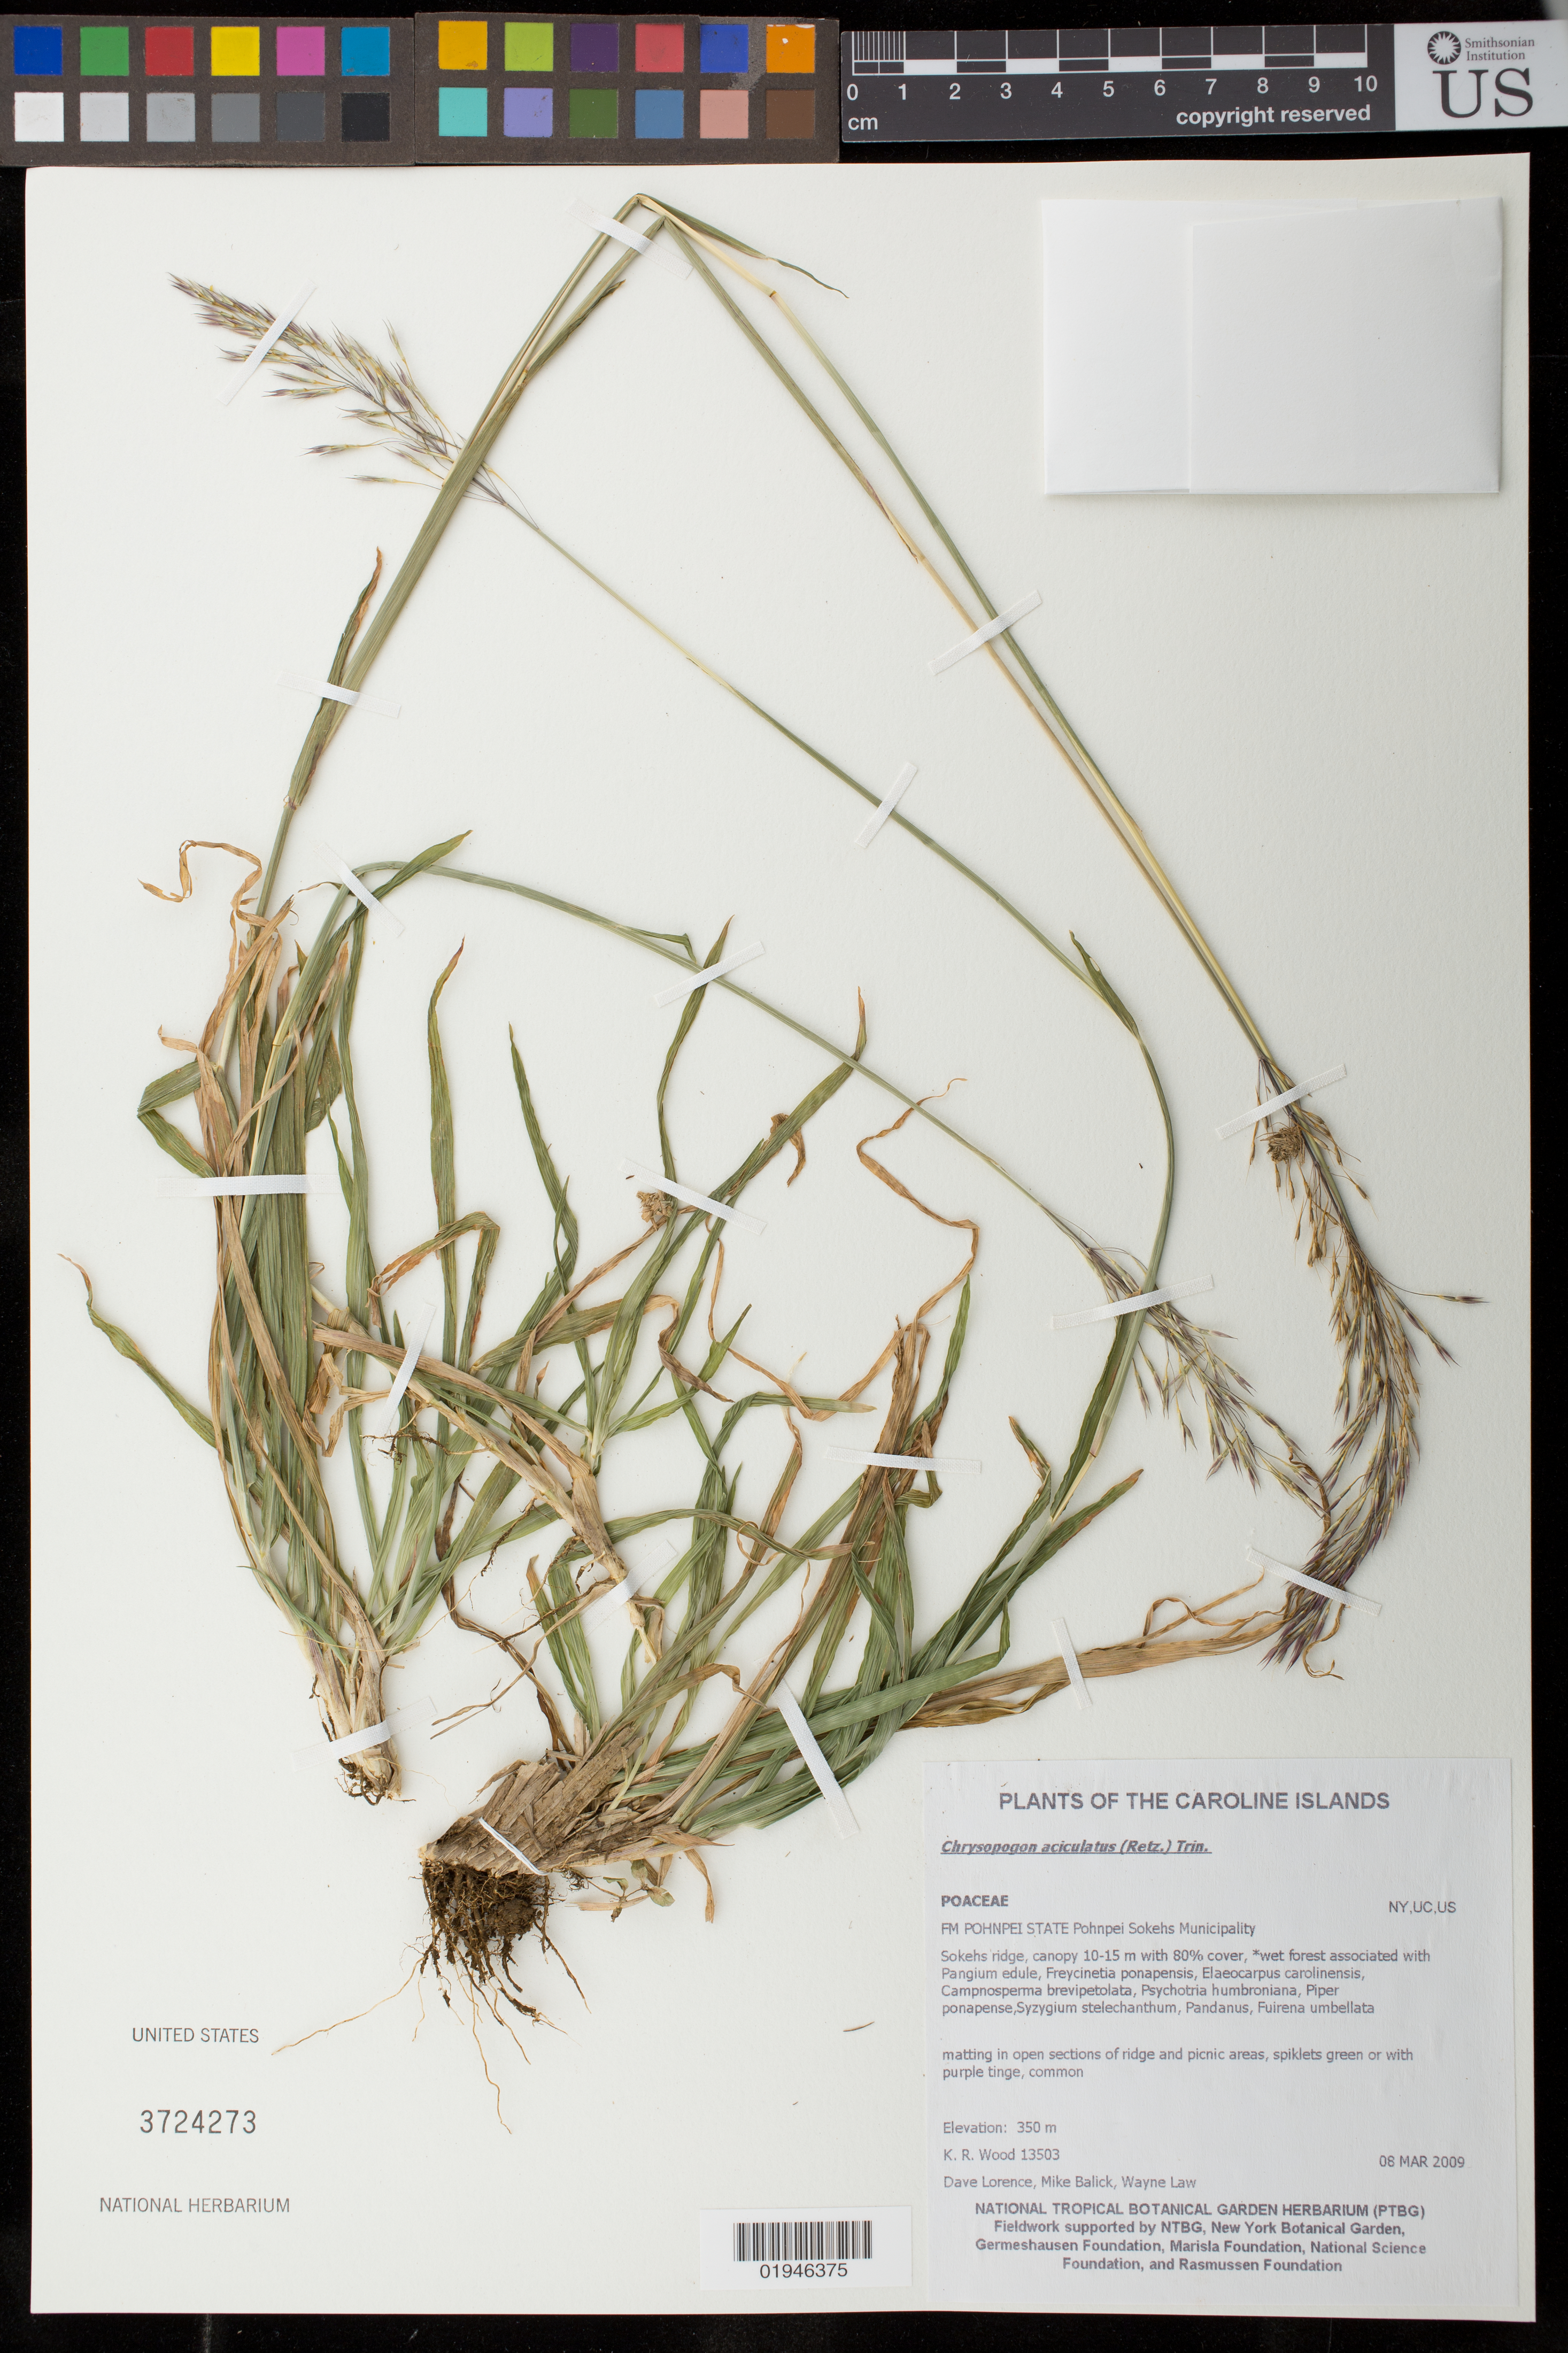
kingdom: Plantae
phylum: Tracheophyta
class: Liliopsida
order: Poales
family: Poaceae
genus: Chrysopogon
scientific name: Chrysopogon aciculatus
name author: (Retz.) Trin.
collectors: K. R. Wood, D. Lorence, M. Balick & W. Law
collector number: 13503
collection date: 2009-03-08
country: Micronesia, Federated States of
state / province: Pohnpei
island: Pohnpei [Ponape]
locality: Sokehs District, Sokehs Ridge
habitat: Wet forest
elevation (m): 350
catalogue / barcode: US 3724273